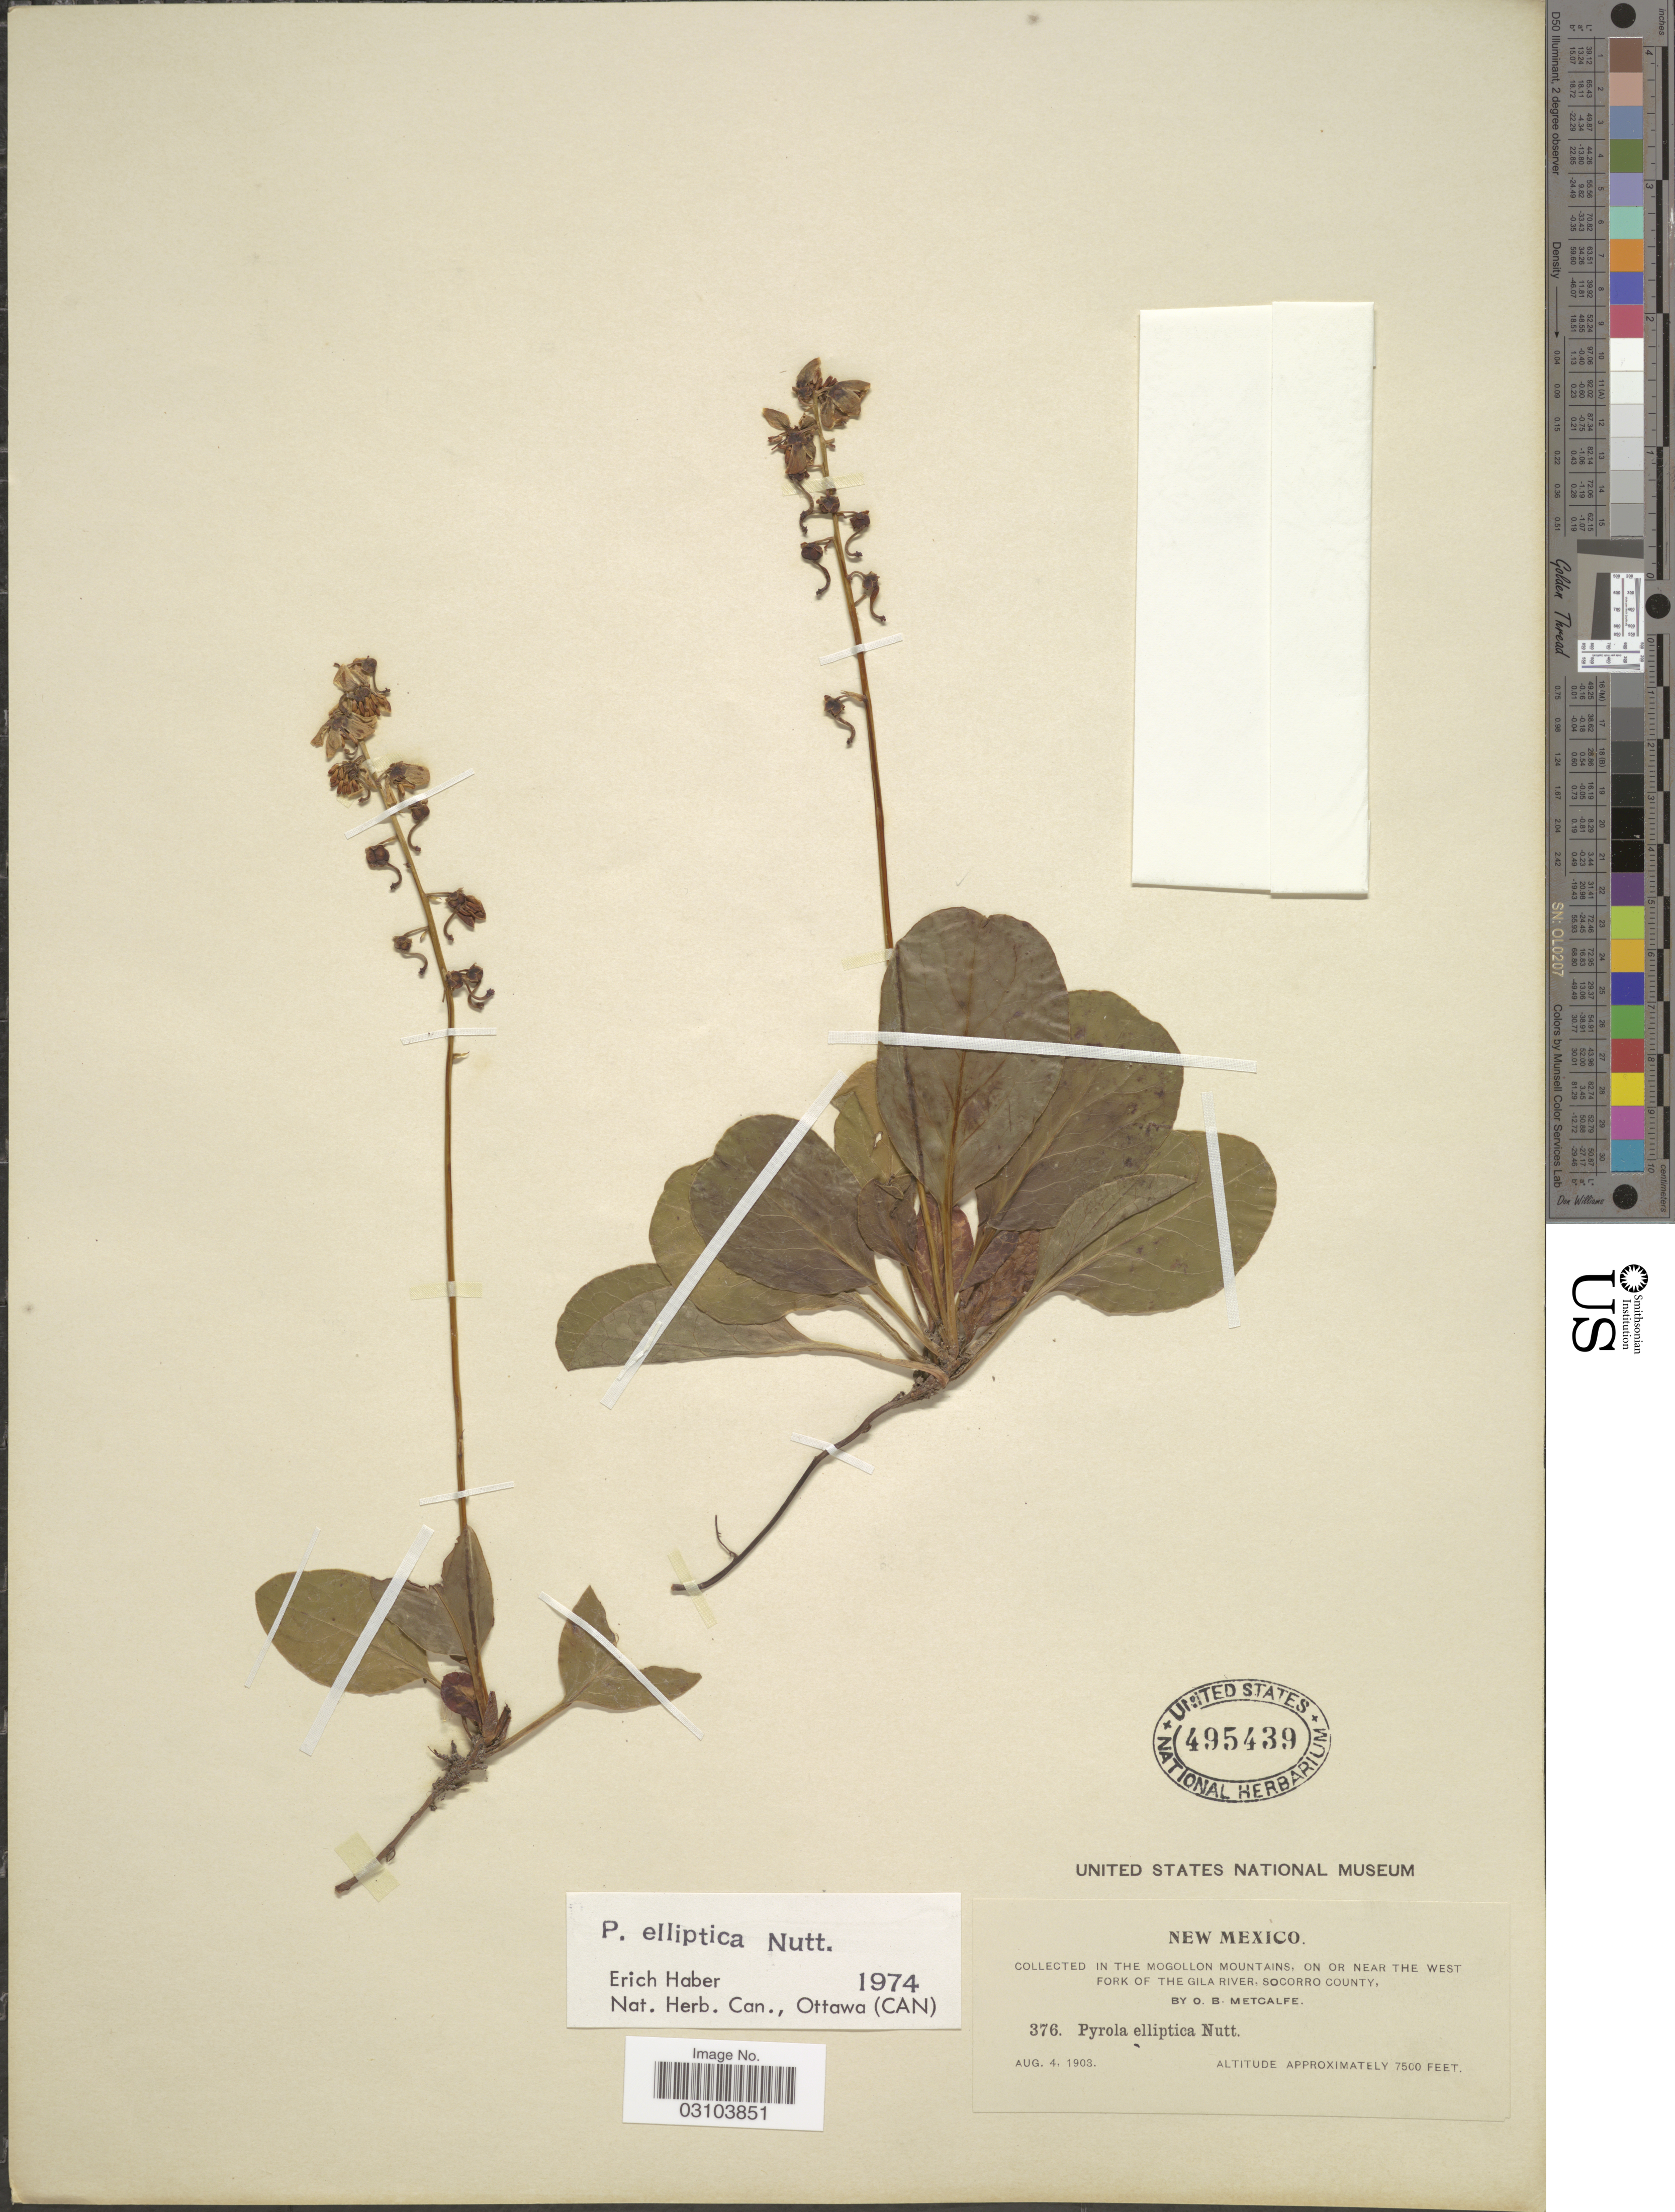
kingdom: Plantae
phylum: Tracheophyta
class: Magnoliopsida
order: Ericales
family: Ericaceae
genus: Pyrola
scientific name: Pyrola elliptica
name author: Nutt.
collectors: O. B. Metcalfe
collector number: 376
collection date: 1903-08-04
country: United States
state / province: New Mexico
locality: In the Mogollon Mountains, on or near the West Fork of the Gila River, Socorro County.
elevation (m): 2286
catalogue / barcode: US 495439